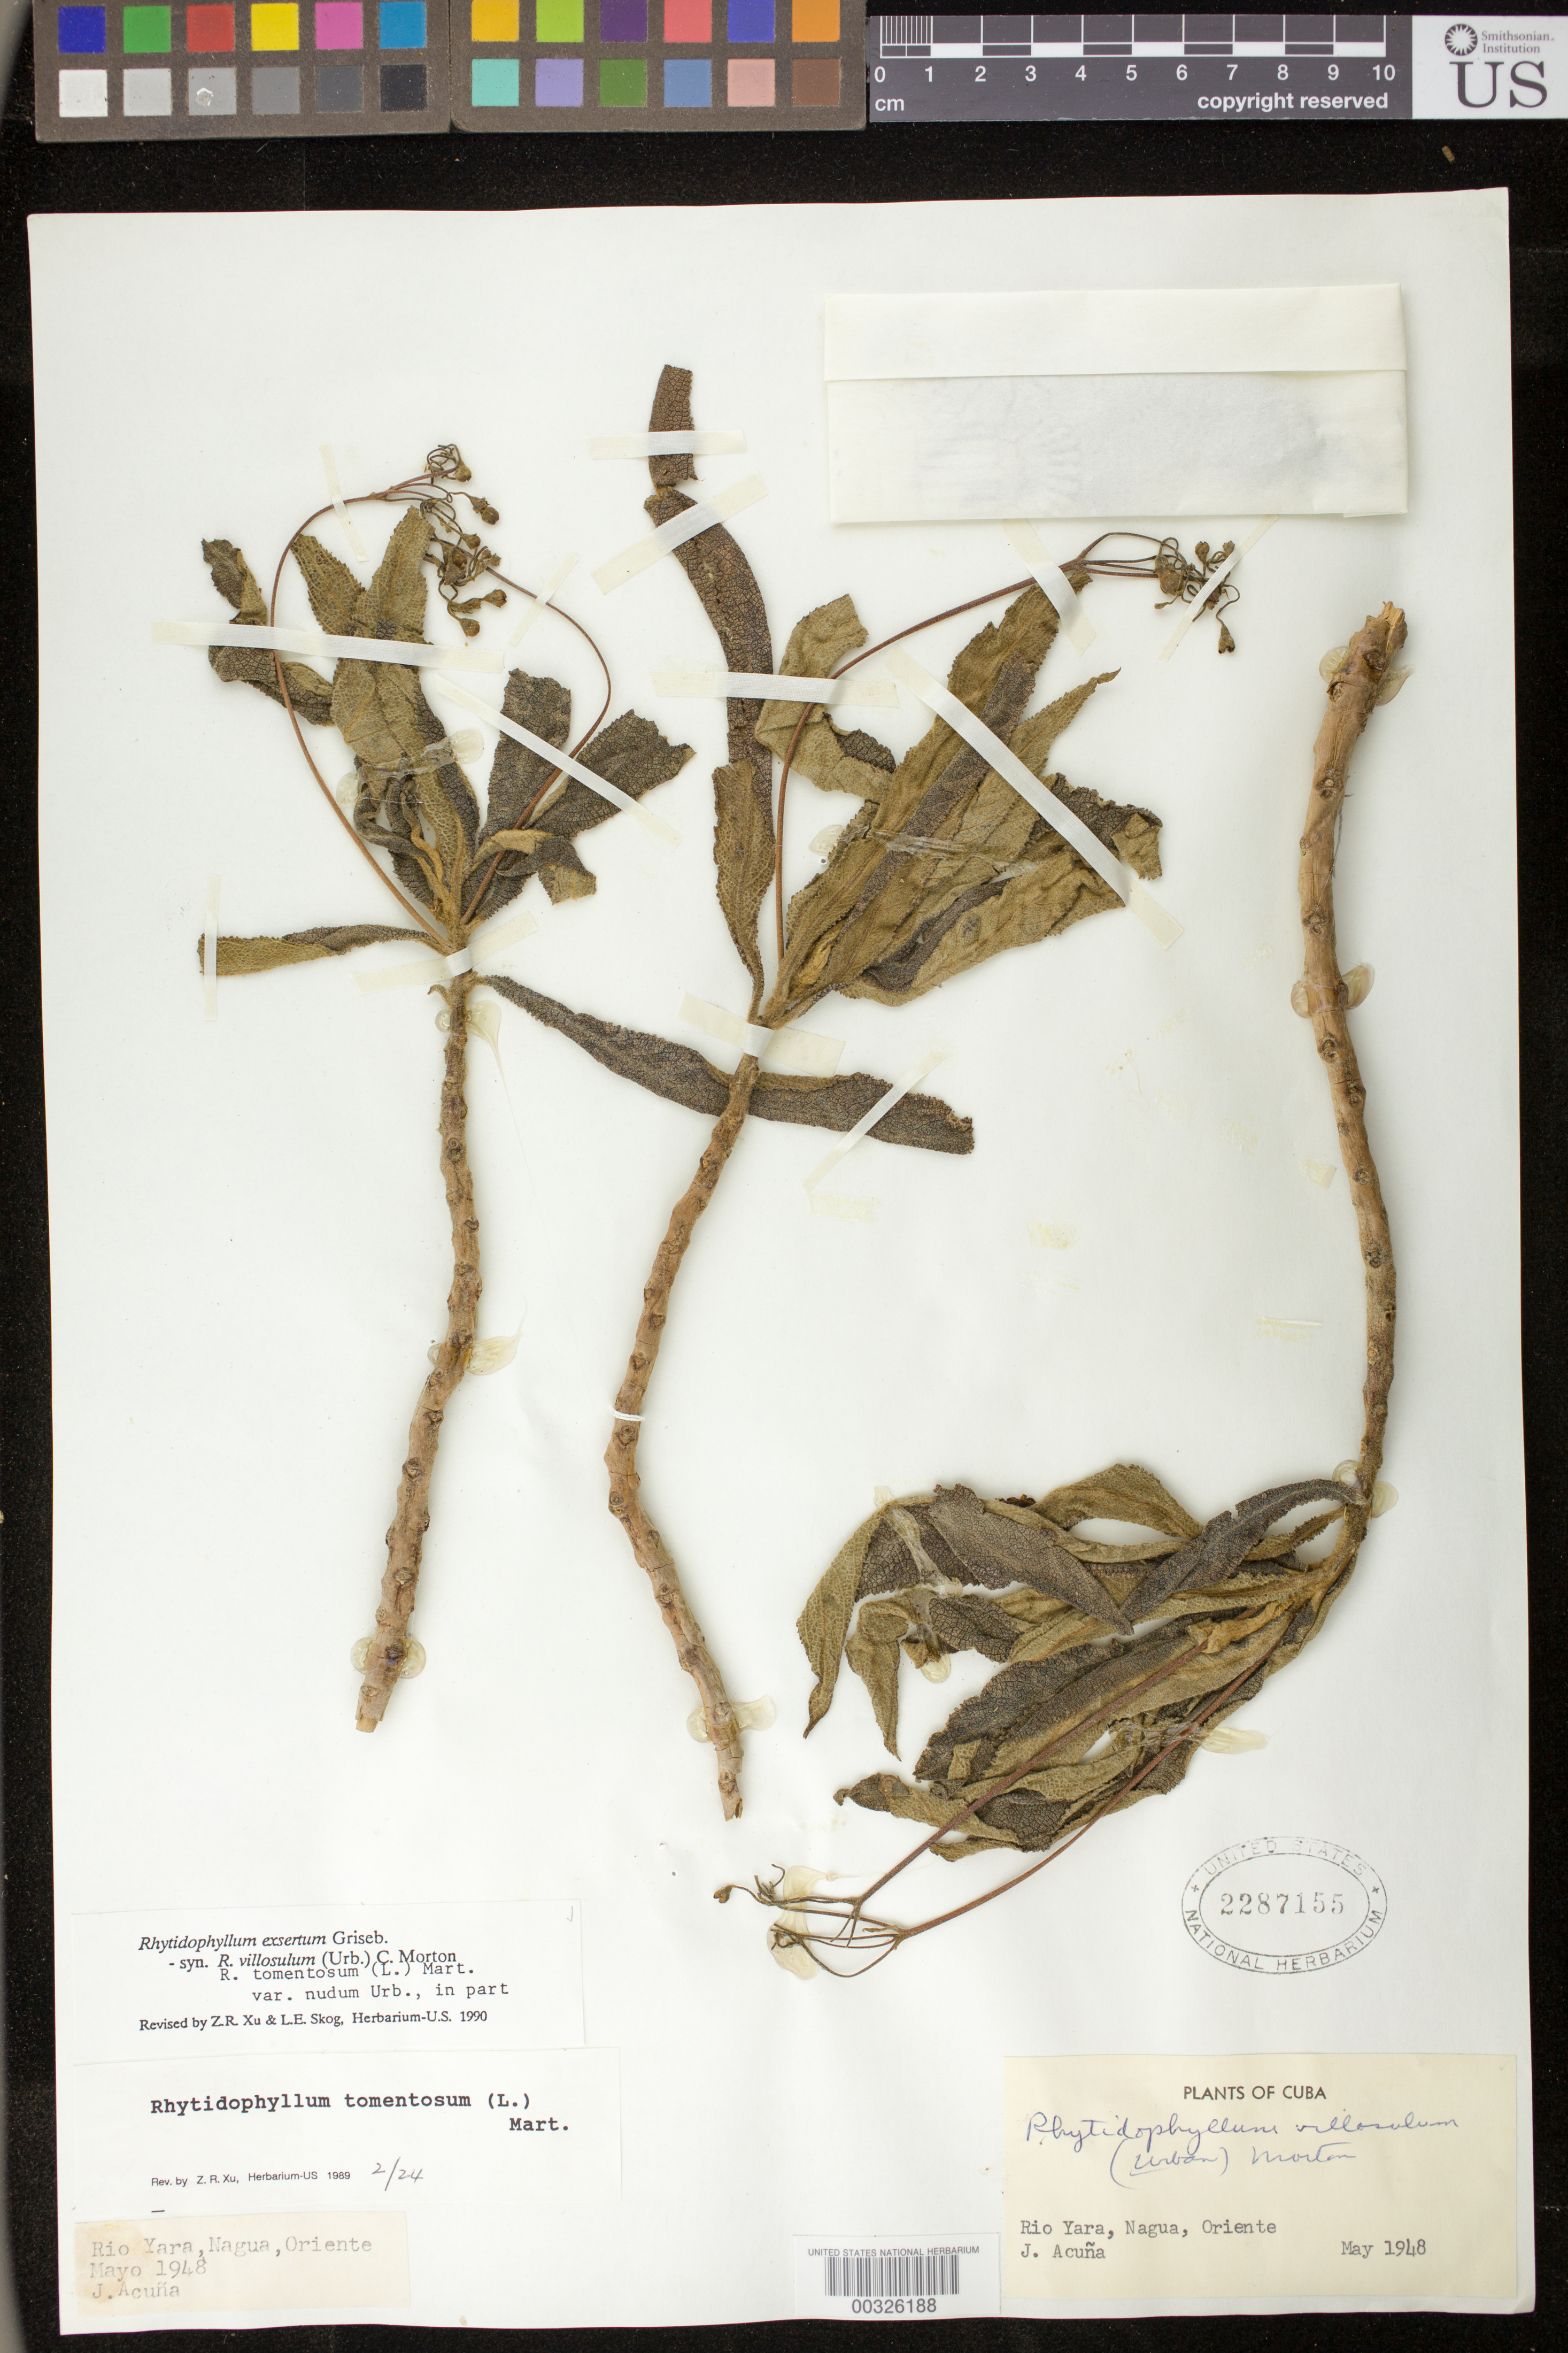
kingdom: Plantae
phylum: Tracheophyta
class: Magnoliopsida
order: Lamiales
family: Gesneriaceae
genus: Rhytidophyllum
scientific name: Rhytidophyllum exsertum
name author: Griseb.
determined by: Skog, Laurence E.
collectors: J. Acuña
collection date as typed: May 1948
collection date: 1948-05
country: Cuba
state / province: Oriente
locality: Rio Yara, Nagua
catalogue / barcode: US 2287155